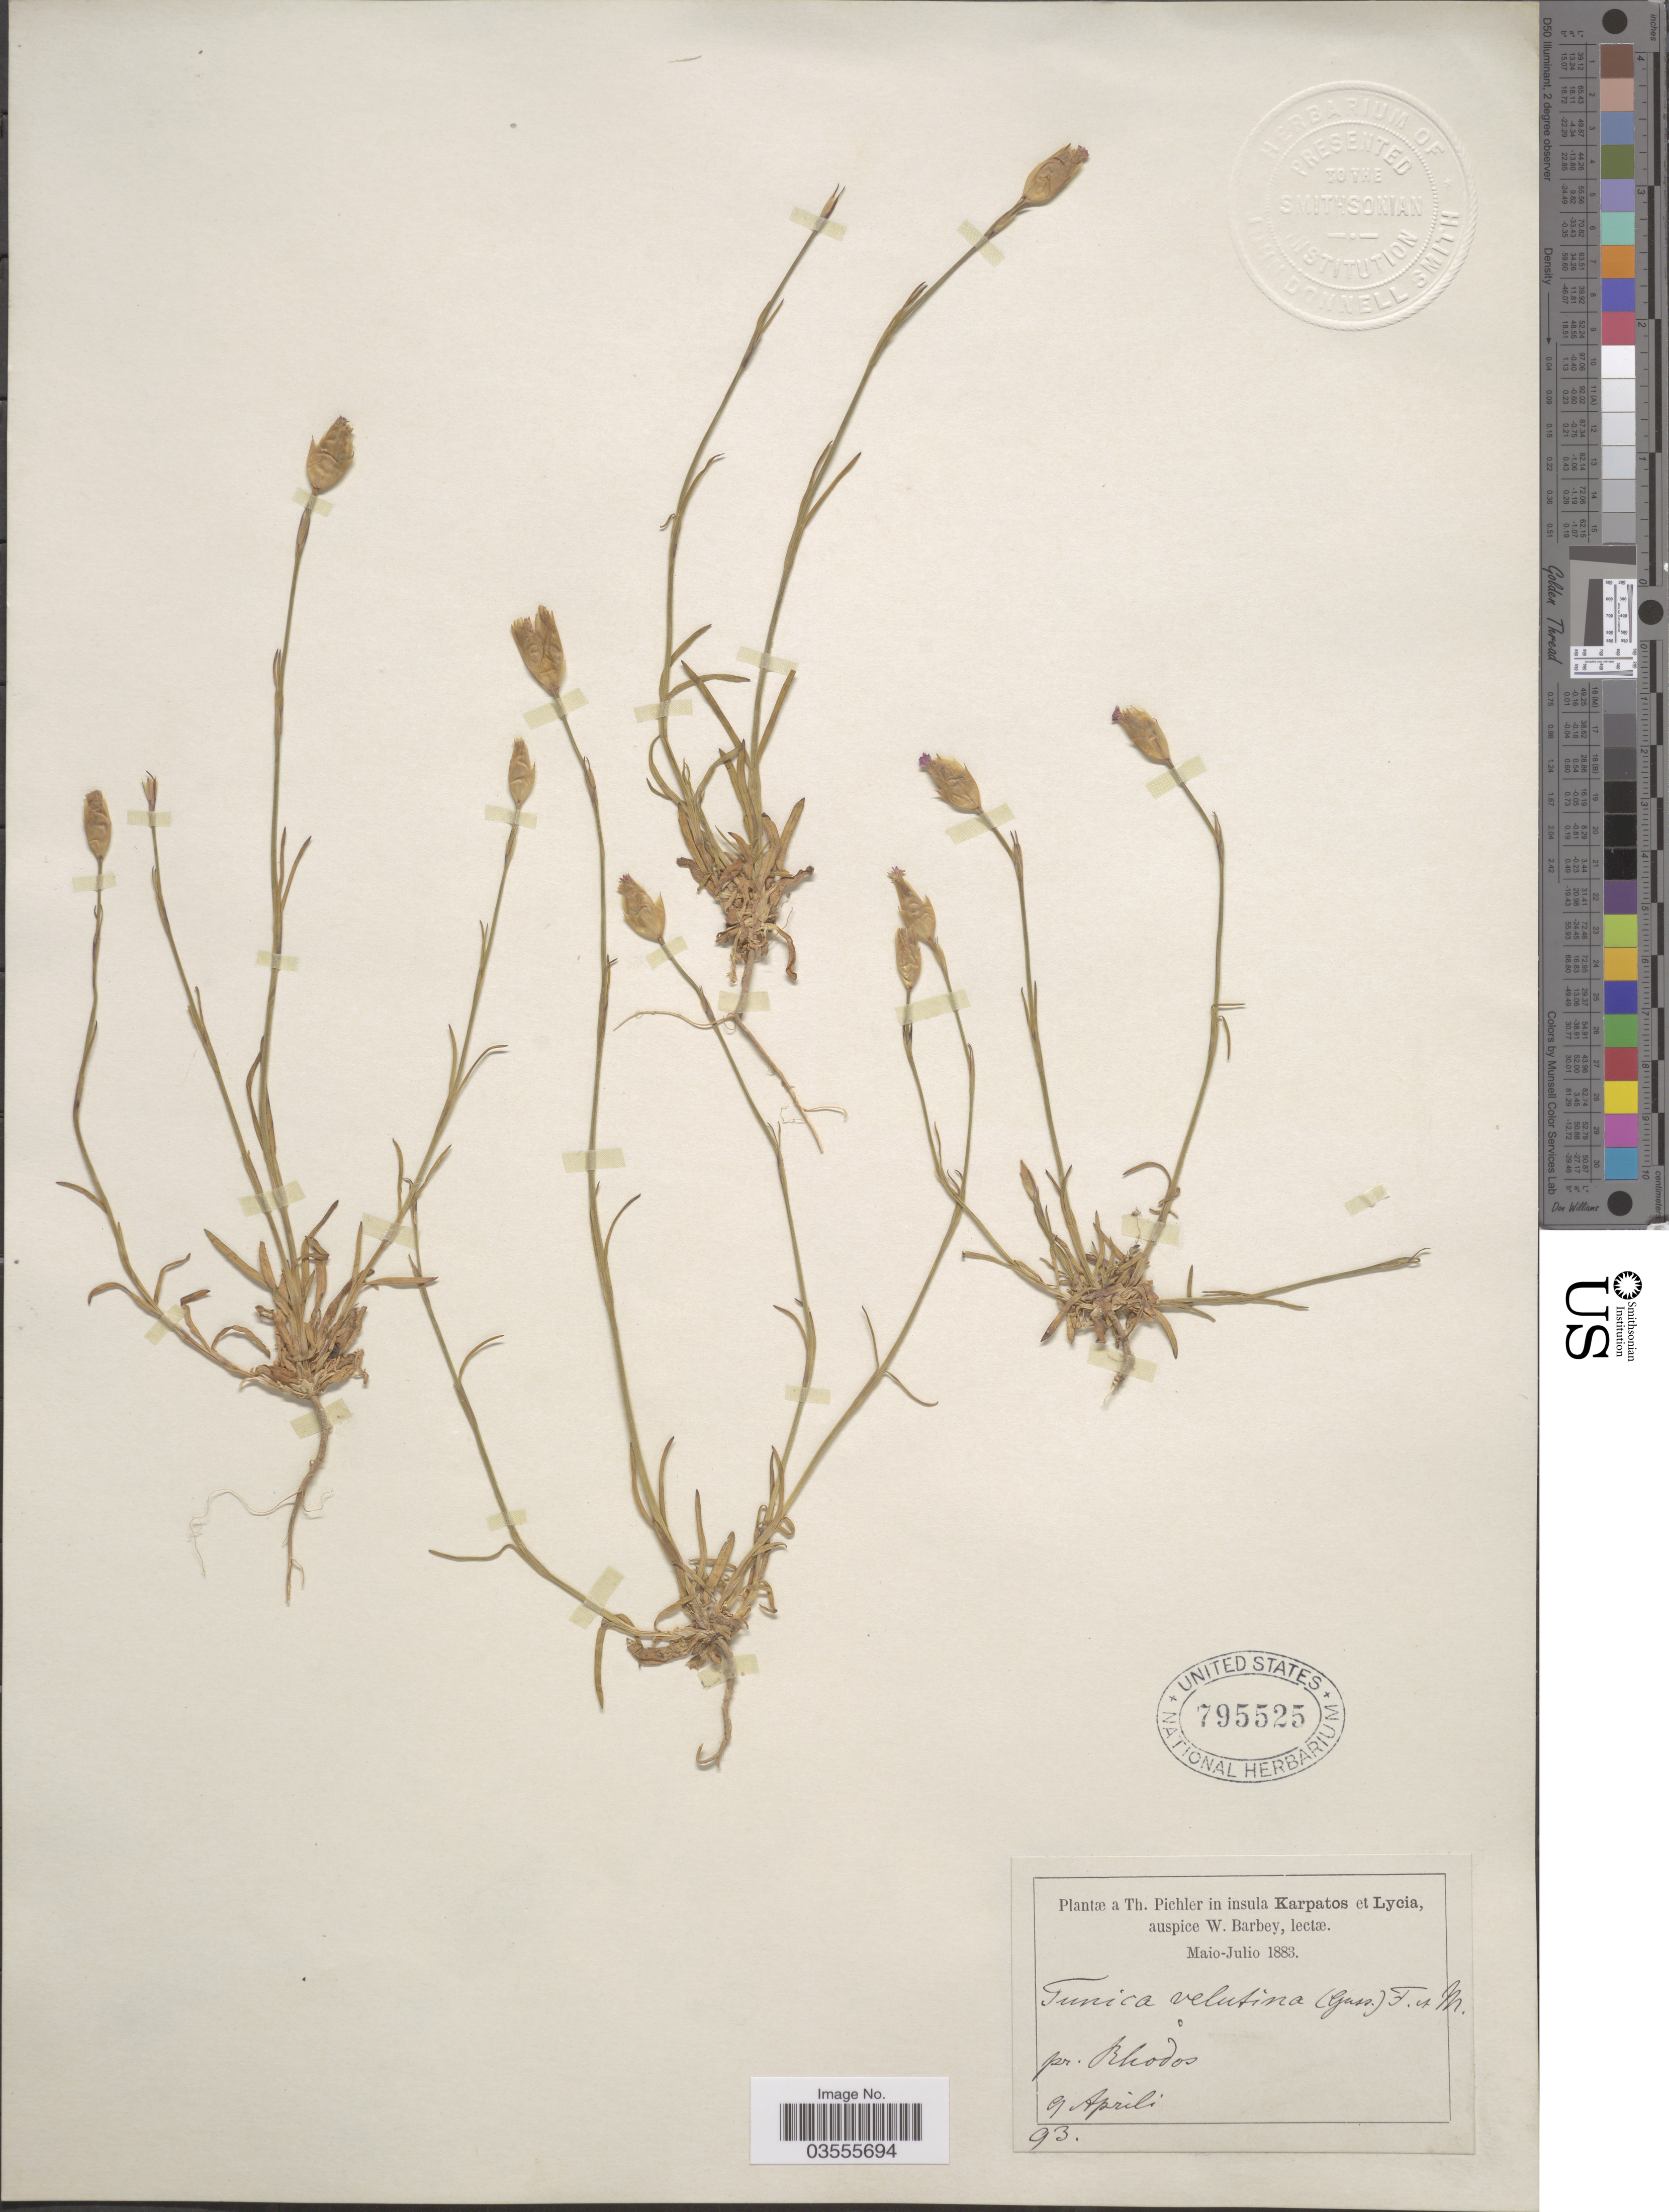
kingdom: Plantae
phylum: Tracheophyta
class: Magnoliopsida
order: Caryophyllales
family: Caryophyllaceae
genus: Petrorhagia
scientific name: Petrorhagia dubia subsp. dubia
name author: (Raf.) López & Romo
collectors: T. Pichler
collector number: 93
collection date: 1883-04-09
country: Greece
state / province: South Aegean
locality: Pr. Rhodos. Insula Karpatos et Lycia.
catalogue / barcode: US 795525